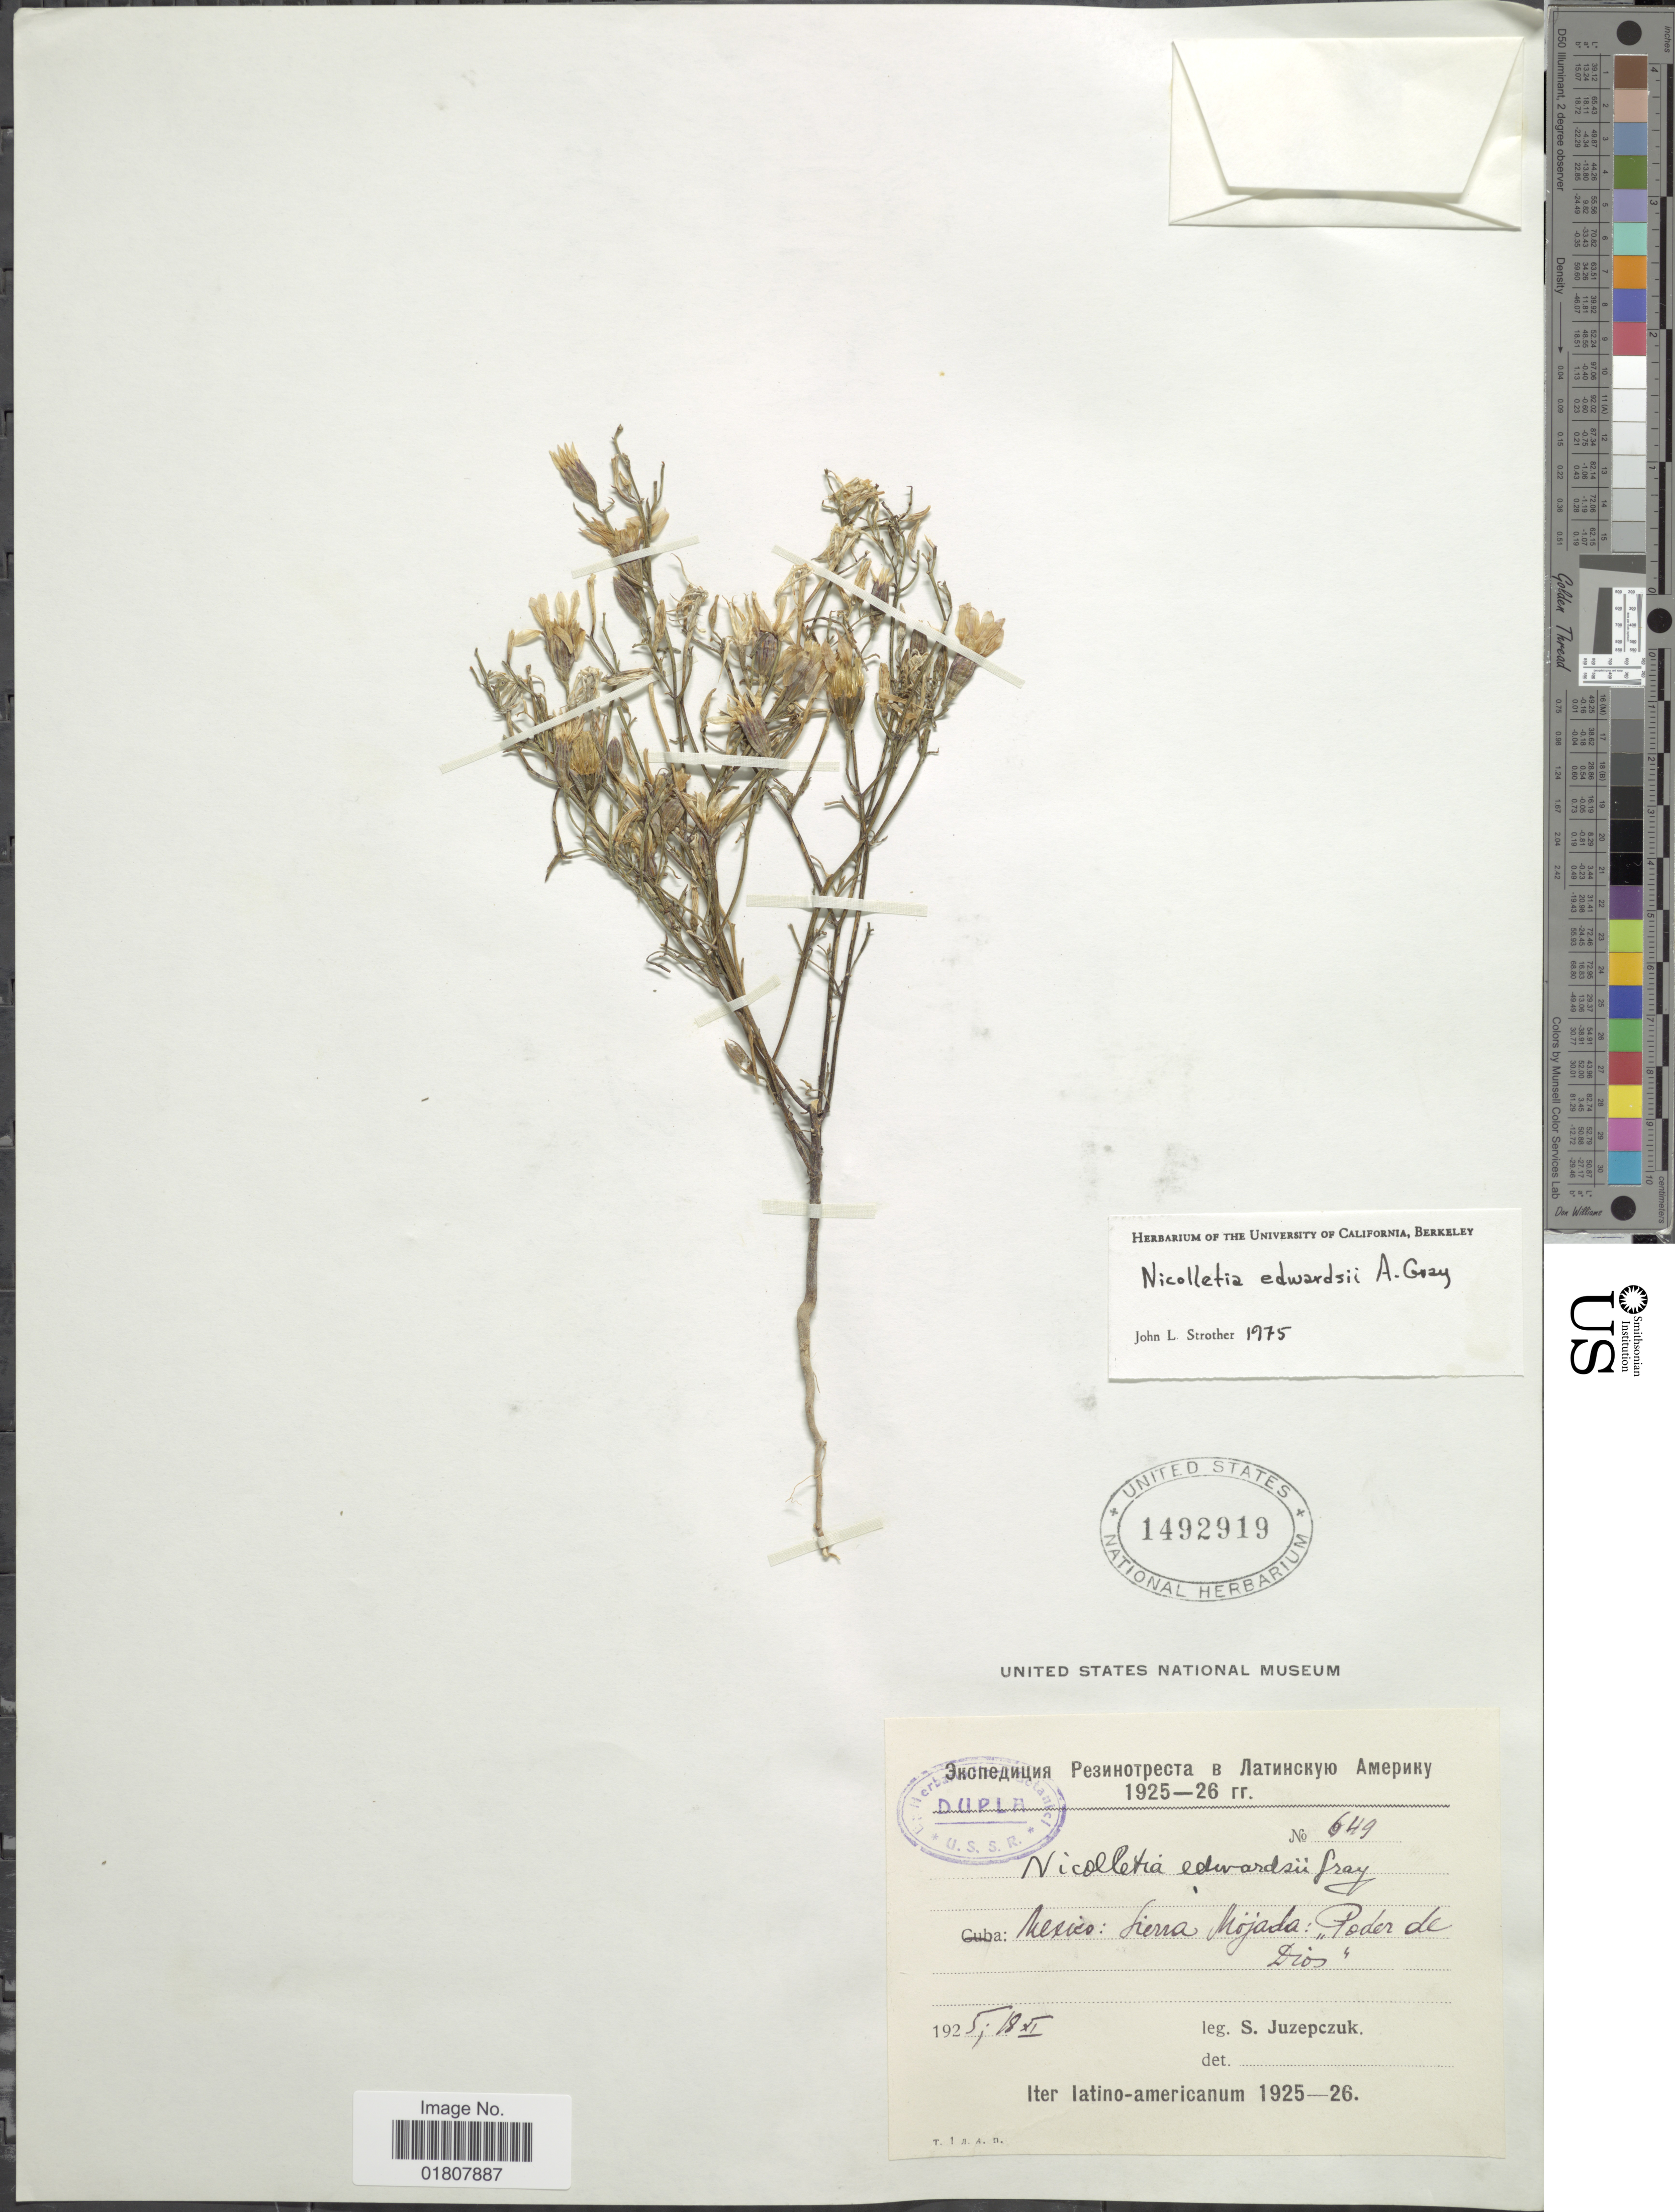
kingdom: Plantae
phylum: Tracheophyta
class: Magnoliopsida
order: Asterales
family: Asteraceae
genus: Nicolletia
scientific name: Nicolletia edwardsii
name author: A. Gray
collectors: S. V. Juzepczuk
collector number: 649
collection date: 1925-11-18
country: Mexico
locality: Sierra Mojada, Poder de Dios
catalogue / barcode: US 1492919